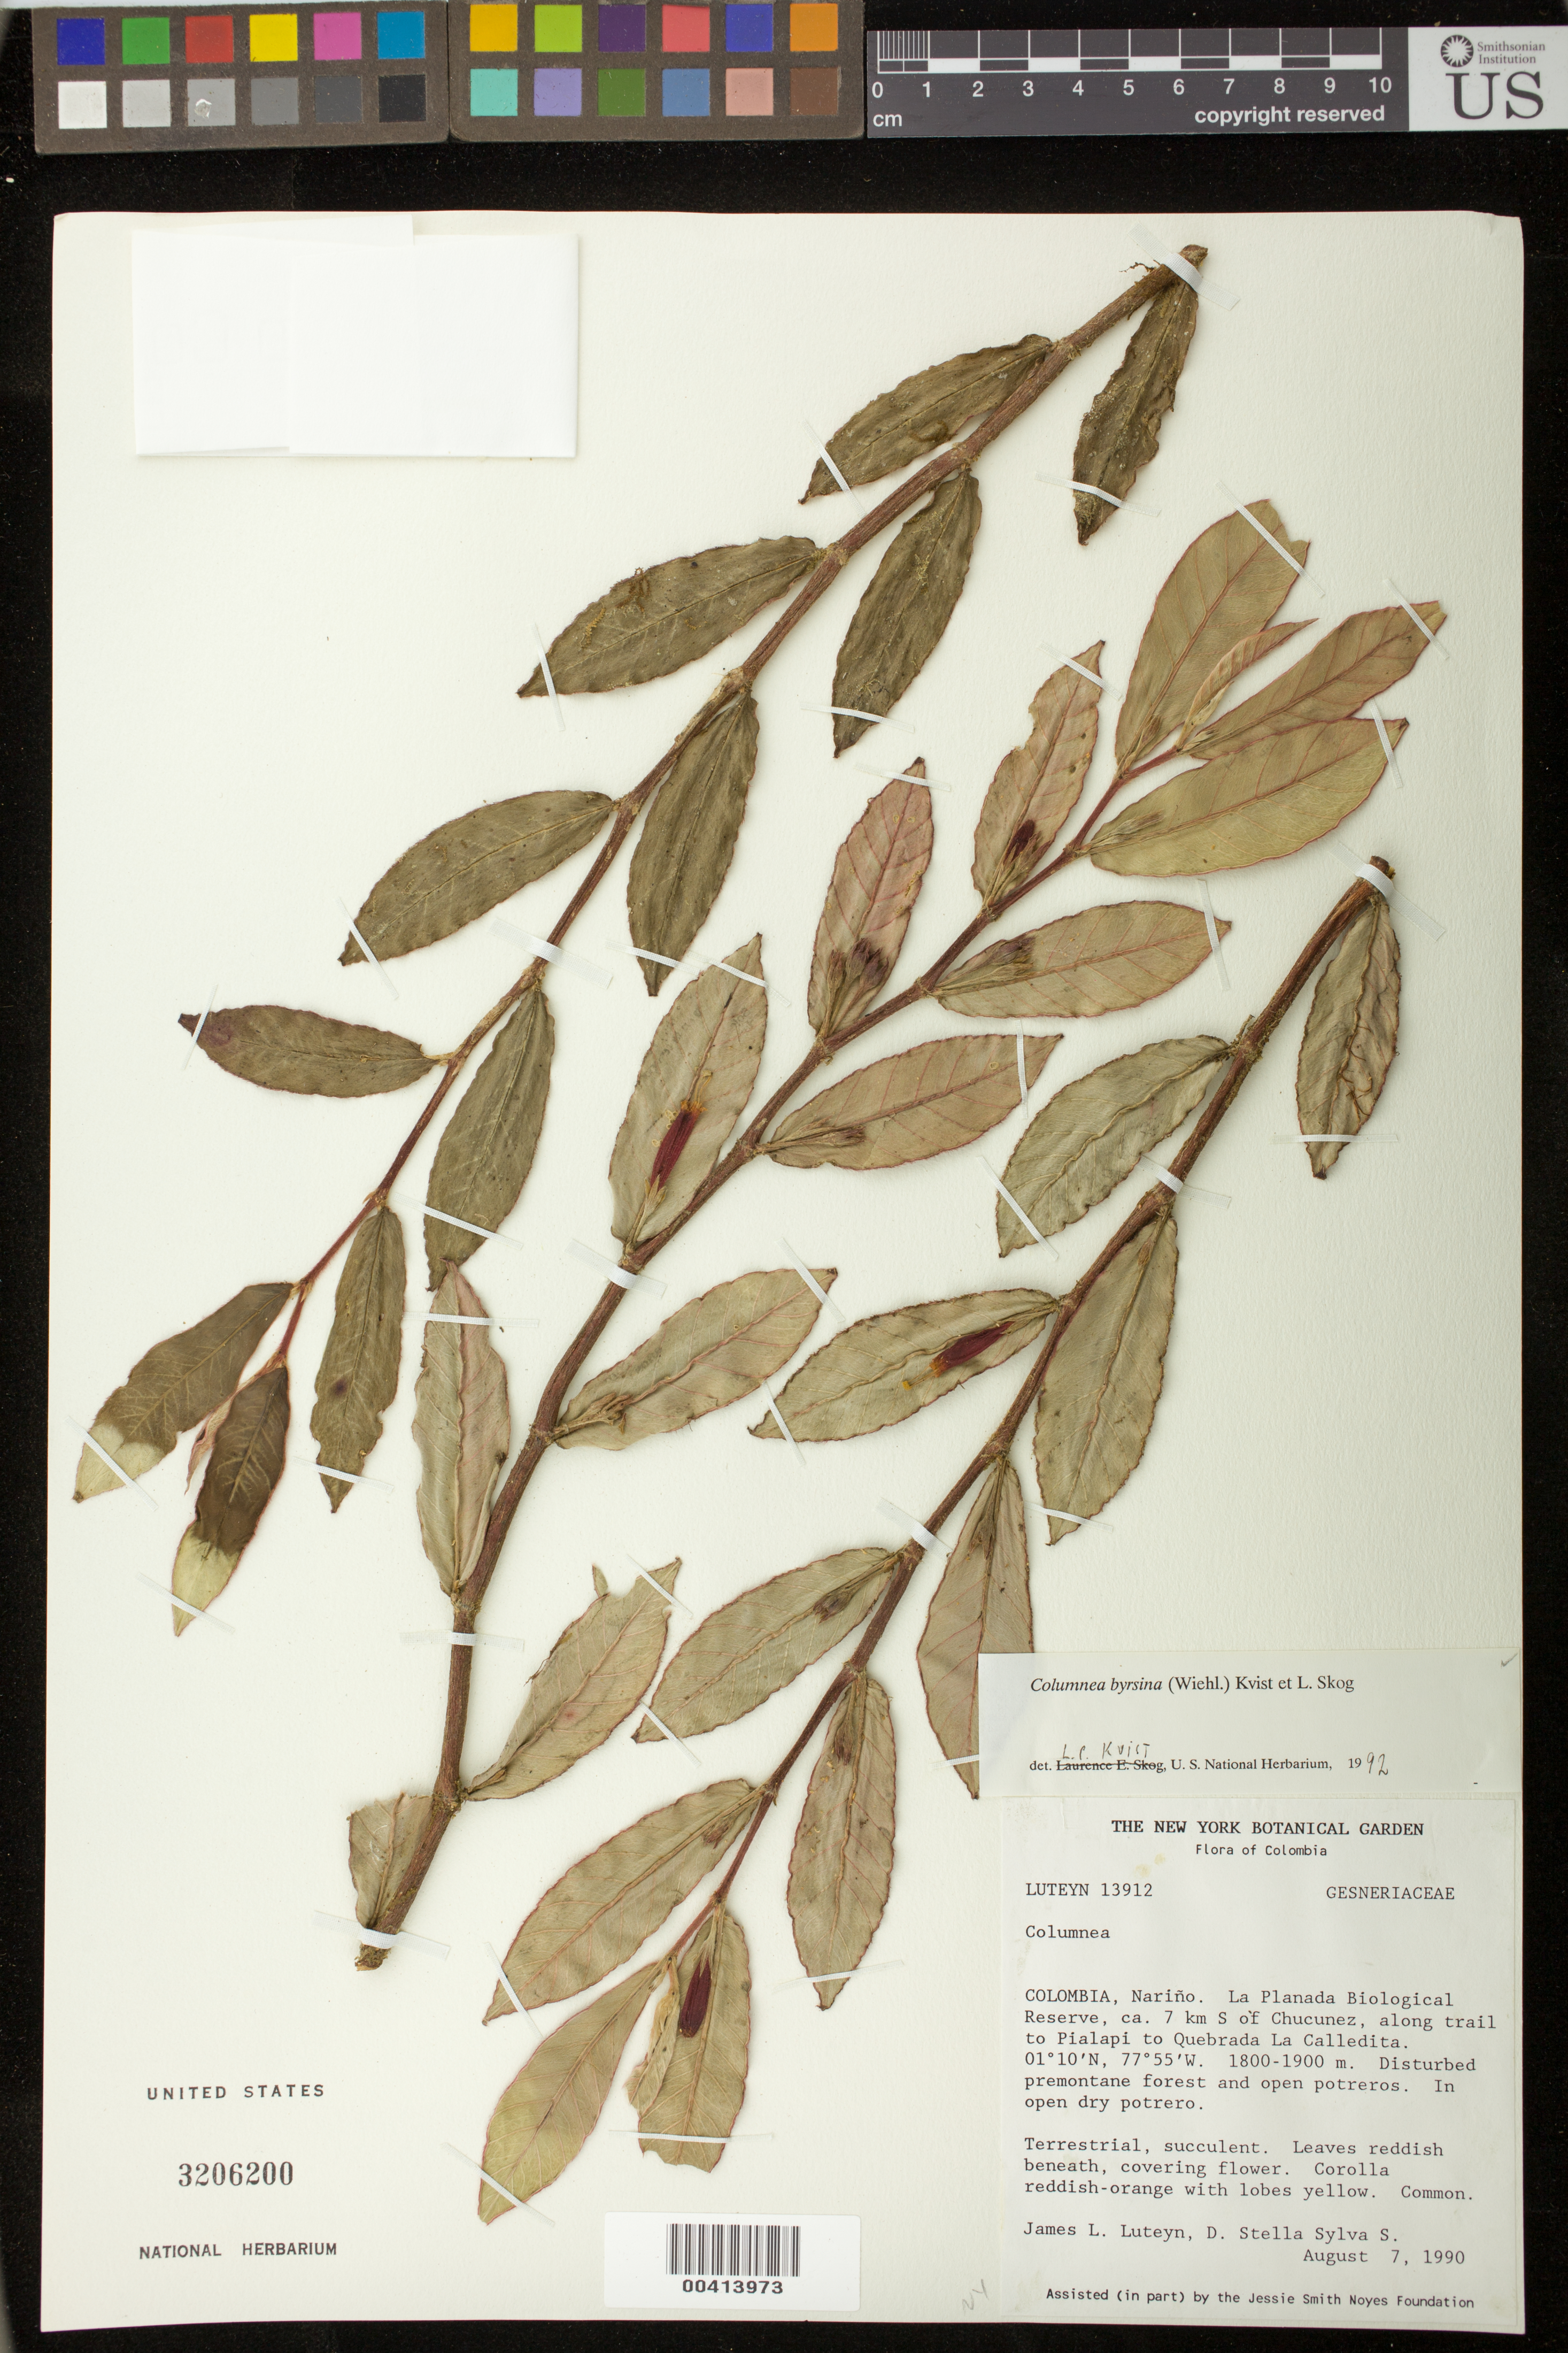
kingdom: Plantae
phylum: Tracheophyta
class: Magnoliopsida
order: Lamiales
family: Gesneriaceae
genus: Columnea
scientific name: Columnea byrsina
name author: (Wiehler) L.P. Kvist & L.E. Skog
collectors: J. L. Luteyn & D. Sylva-S.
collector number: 13912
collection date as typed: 07 Aug 1990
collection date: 1990-08-07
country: Colombia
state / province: Nariño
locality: La Planada Biological Reserve, S of Chucunez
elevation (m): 1800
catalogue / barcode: US 3206200